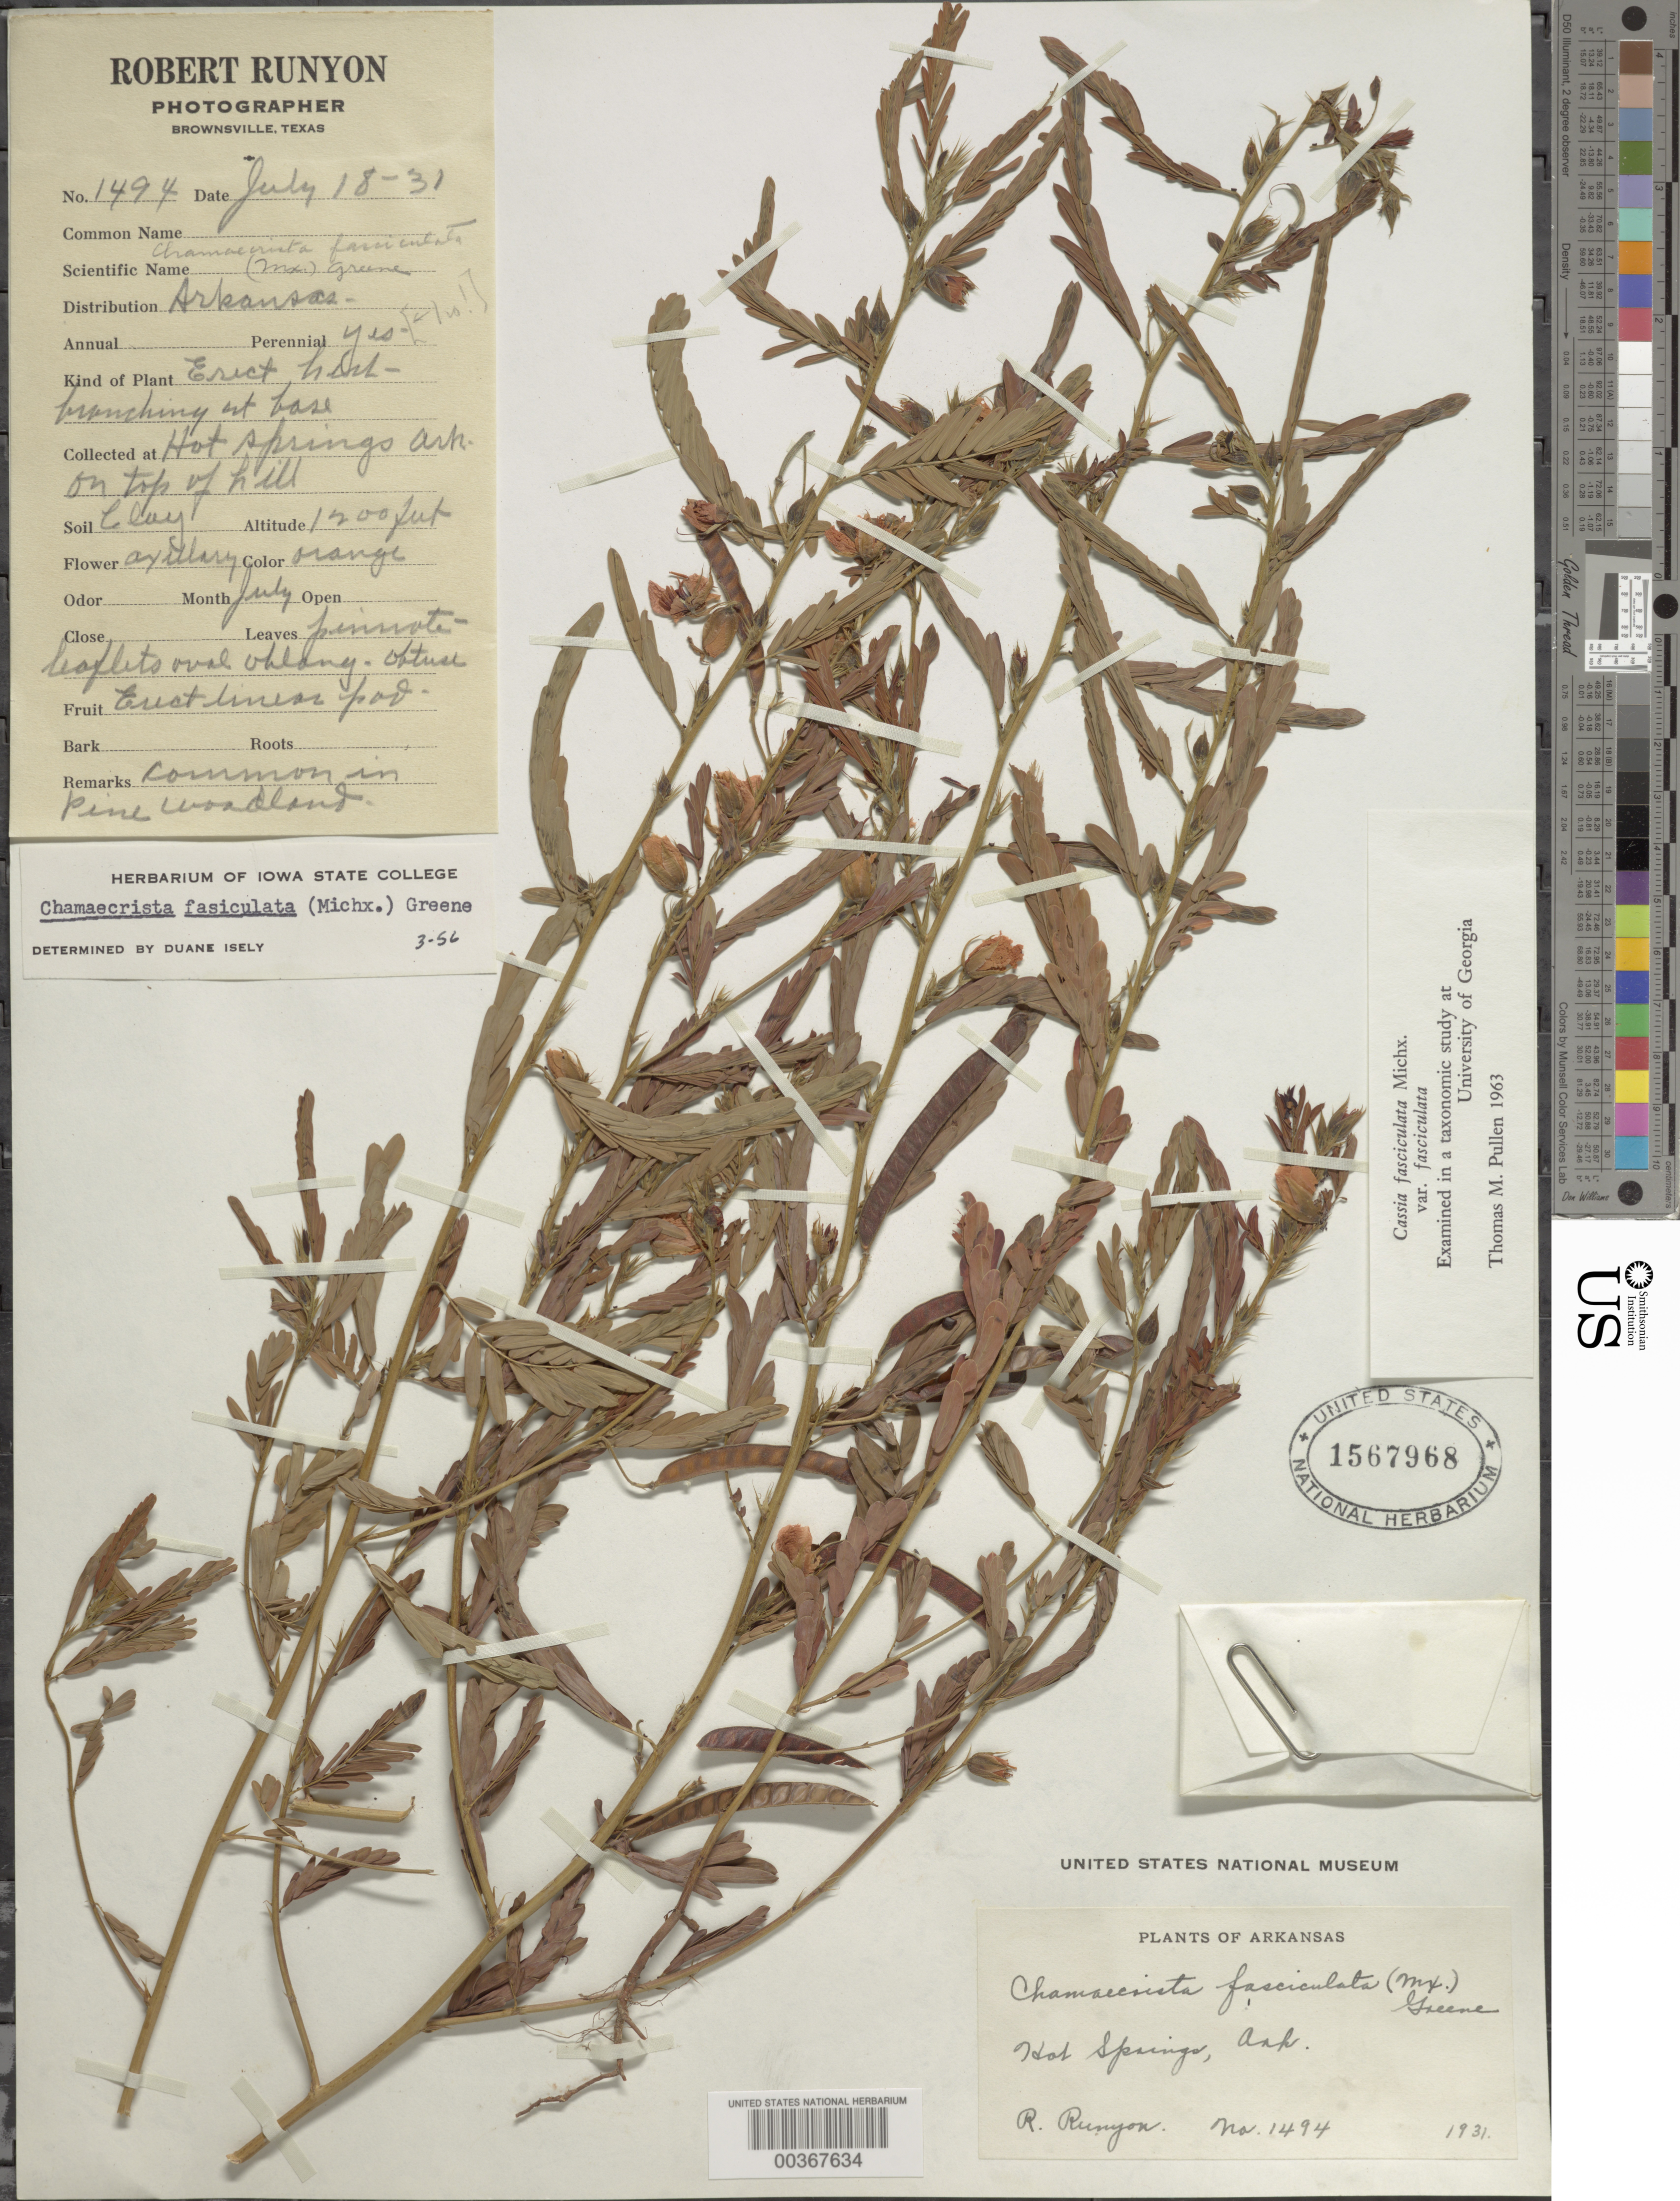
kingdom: Plantae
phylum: Tracheophyta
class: Magnoliopsida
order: Fabales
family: Fabaceae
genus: Chamaecrista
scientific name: Chamaecrista fasciculata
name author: (Michx.) Greene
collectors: R. Runyon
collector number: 1494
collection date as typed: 1931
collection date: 1931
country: United States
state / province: Arkansas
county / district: Garland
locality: Hot springs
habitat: On top of hill; clay soil; pine woodland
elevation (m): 366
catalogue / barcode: US 1567968